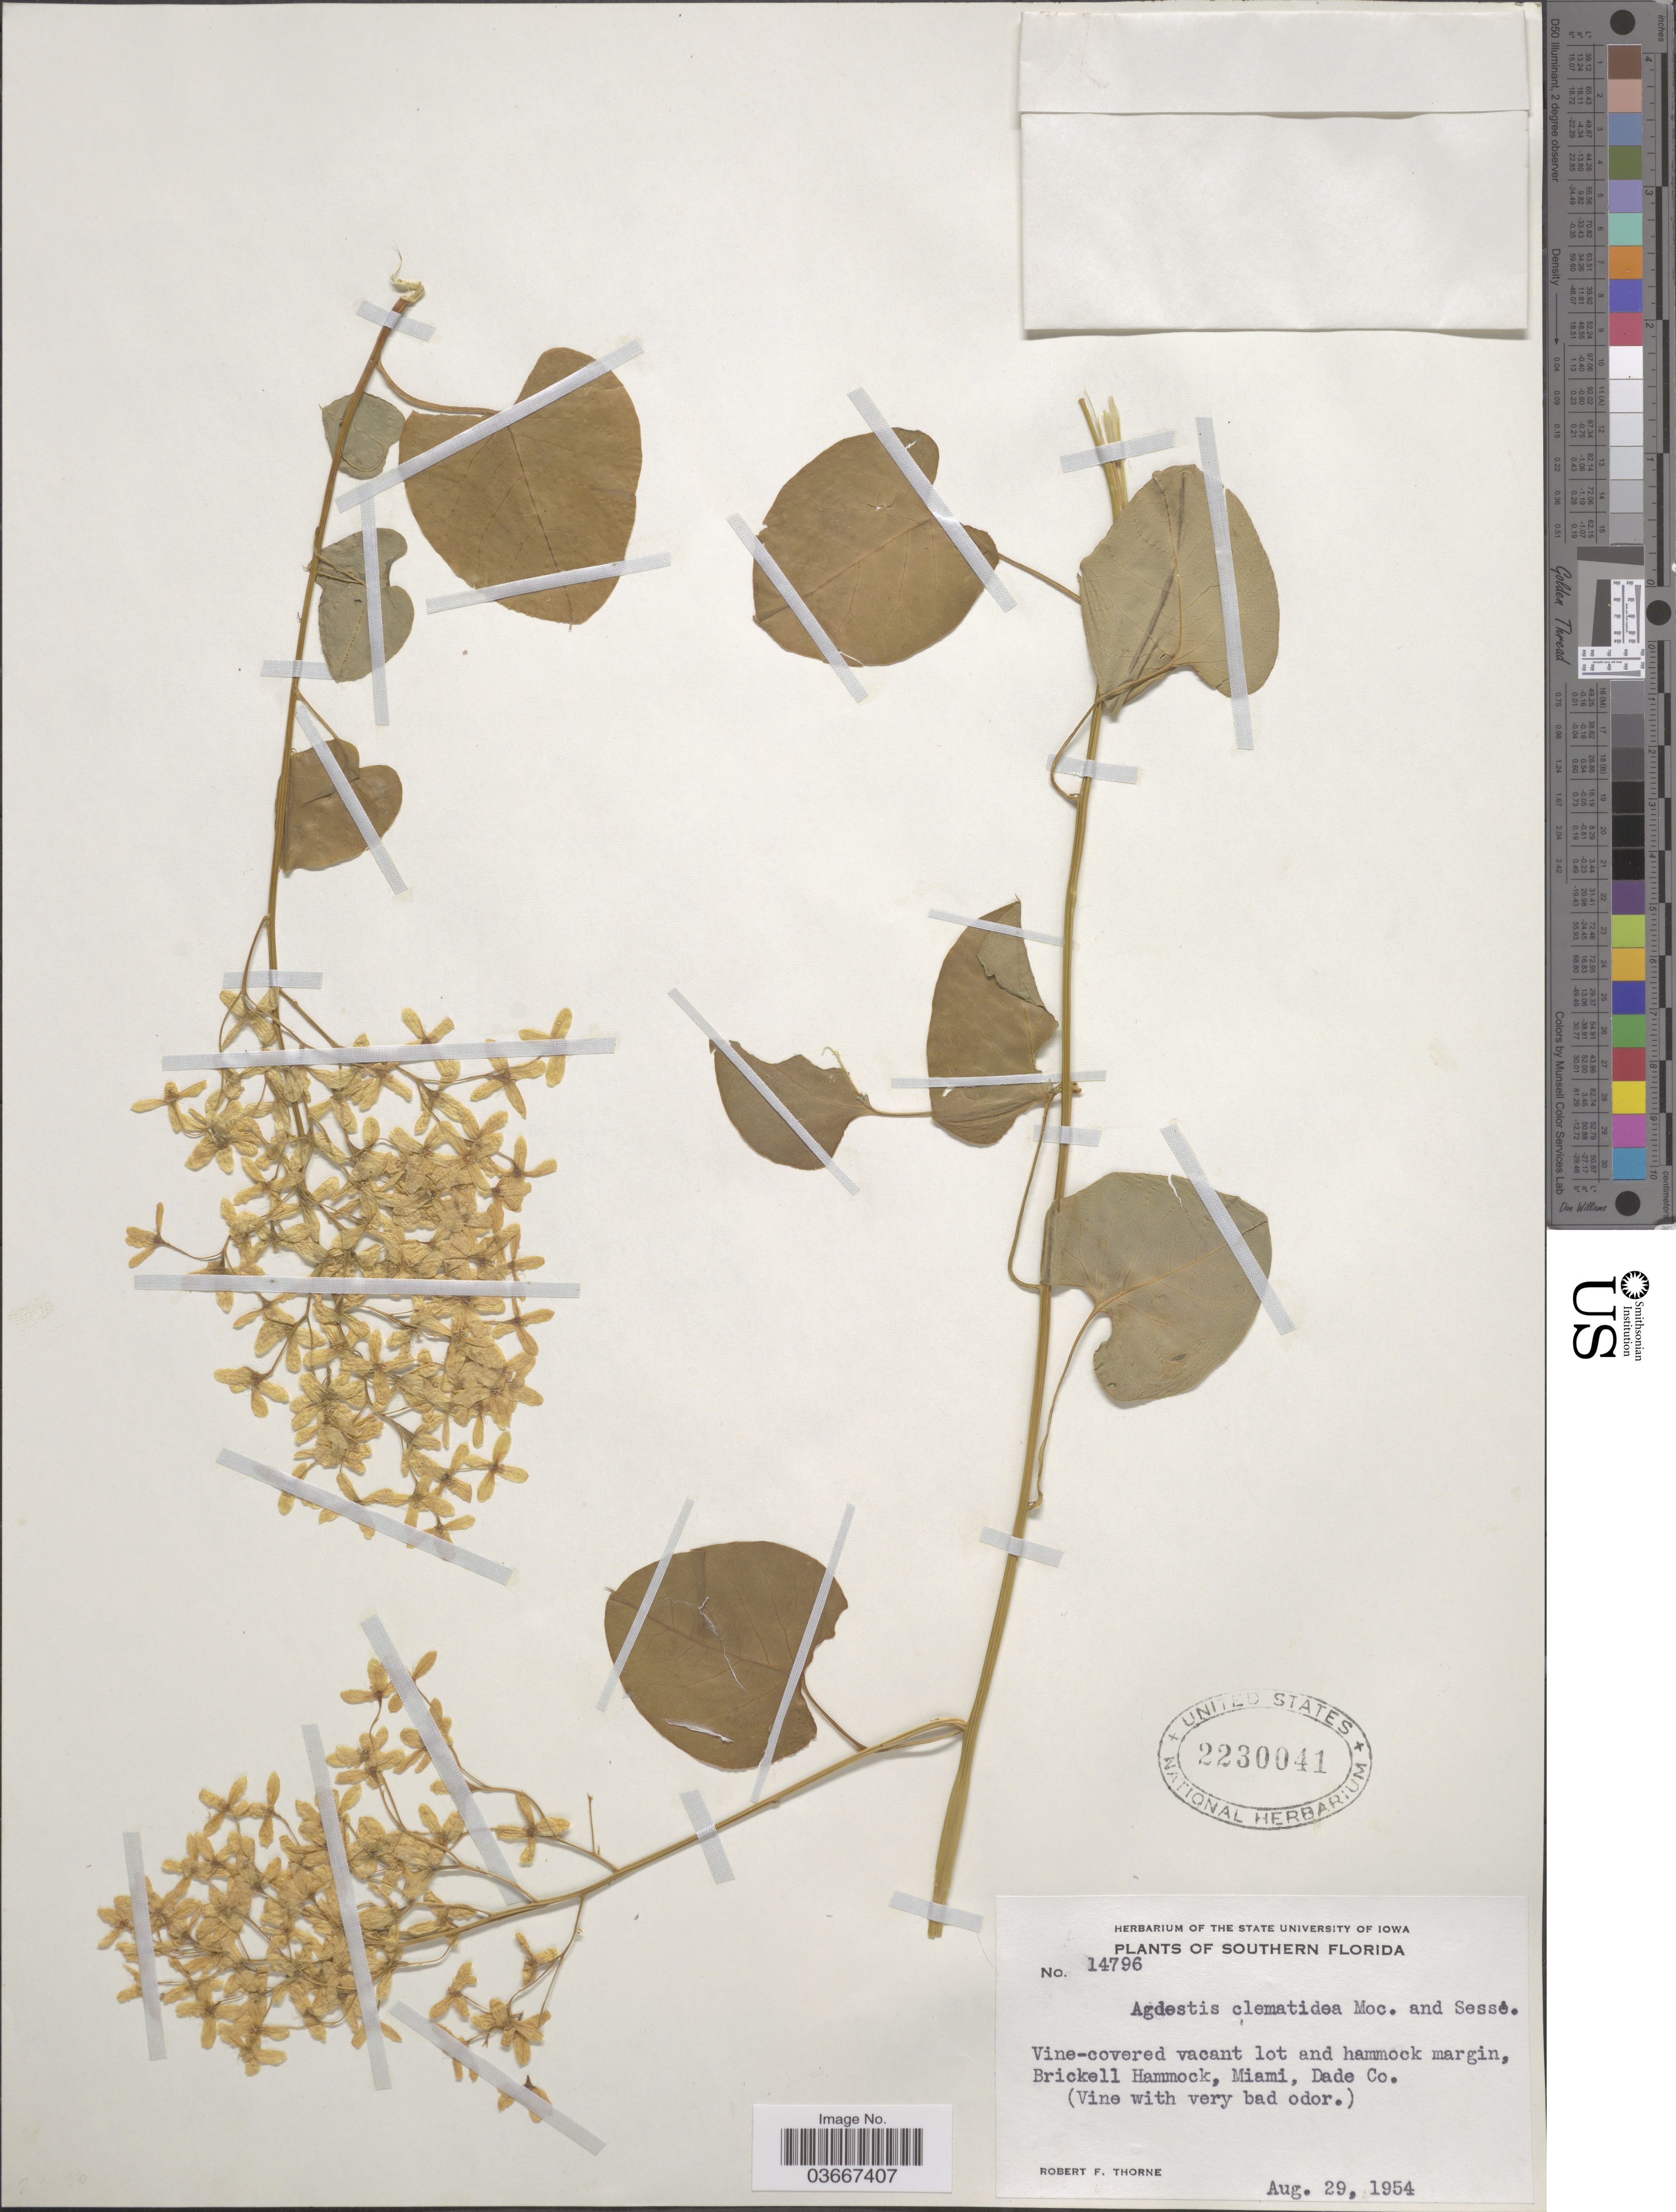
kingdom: Plantae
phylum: Tracheophyta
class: Magnoliopsida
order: Caryophyllales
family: Agdestidaceae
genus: Agdestis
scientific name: Agdestis clematidea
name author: Moc. & Sessé ex DC.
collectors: R. F. Thorne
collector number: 14796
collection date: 1954-08-29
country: United States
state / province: Florida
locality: Southern Florida. Brickell Hammock, Miami, Dade Co.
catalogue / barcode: US 2230041